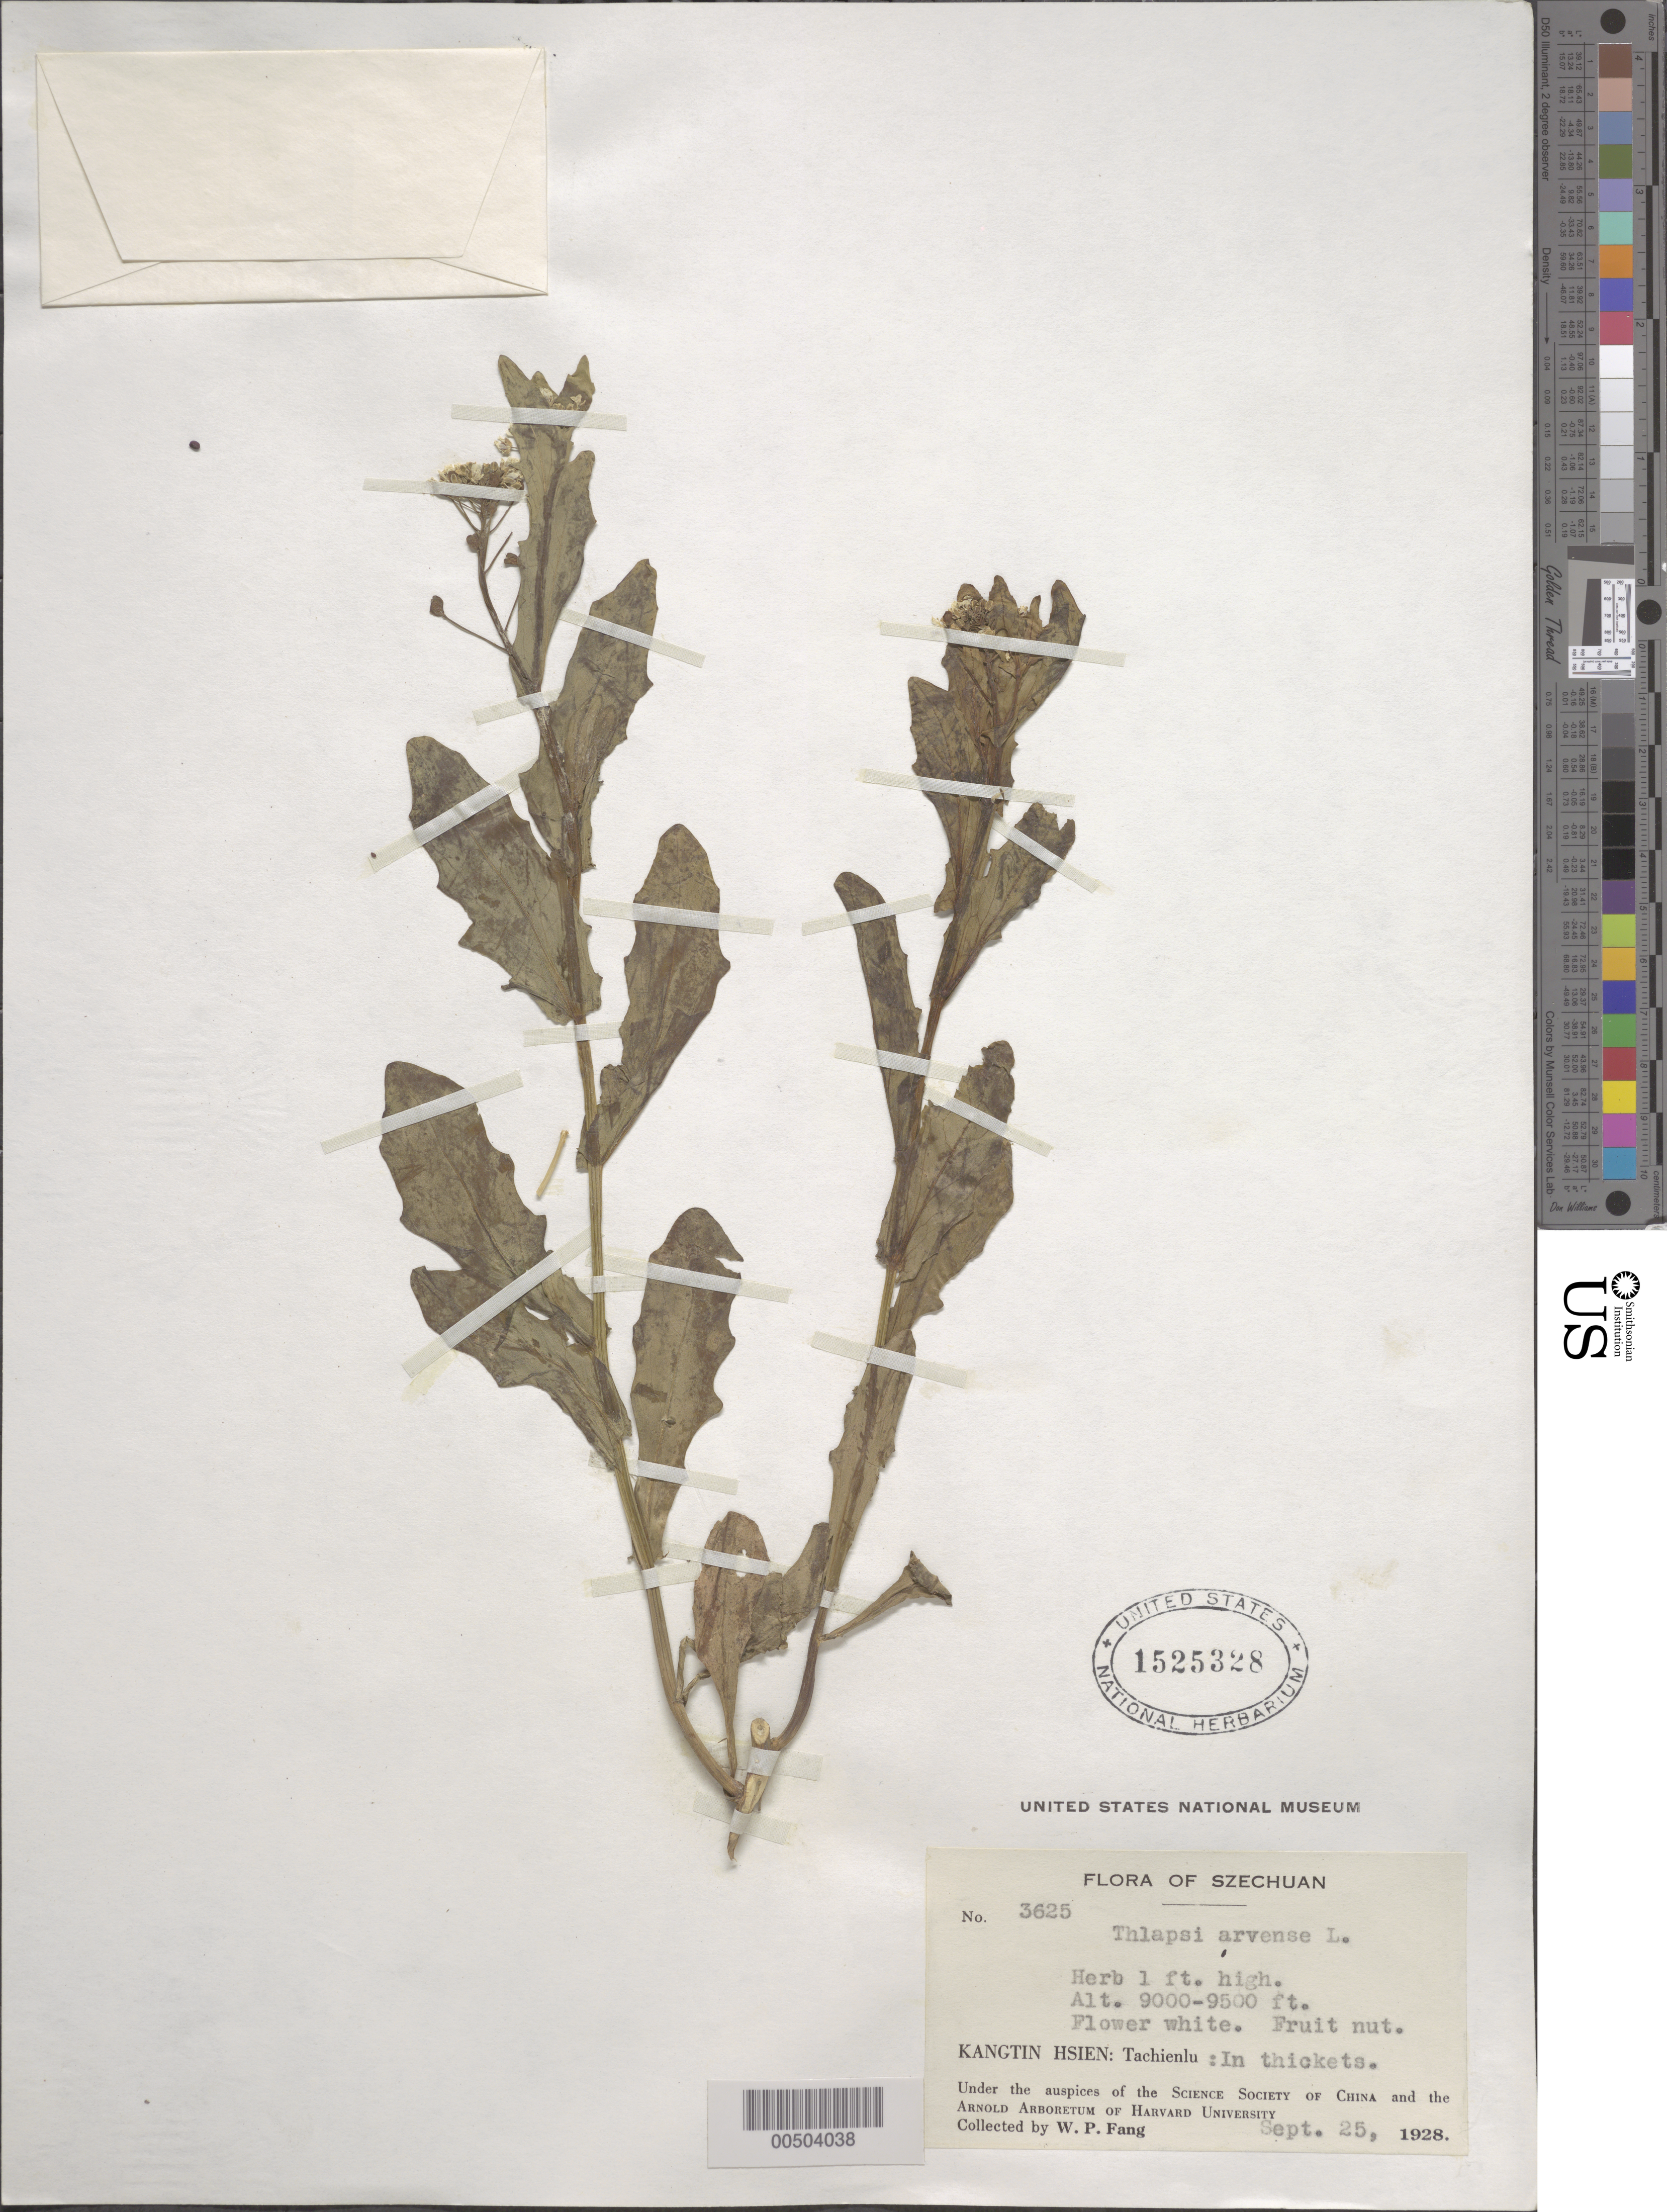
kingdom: Plantae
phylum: Tracheophyta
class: Magnoliopsida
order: Brassicales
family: Brassicaceae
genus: Thlaspi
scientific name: Thlaspi arvense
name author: L.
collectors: W. P. Fang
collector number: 3625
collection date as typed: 25 Sep 1928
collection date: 1928-09-25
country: China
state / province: Sichuan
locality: Tachienlu, Kangtin (K'ang-ting or Kangding?) District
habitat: Herb 1 ft. high. Flower white. Fruit nut.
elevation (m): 2743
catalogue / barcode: US 1525328